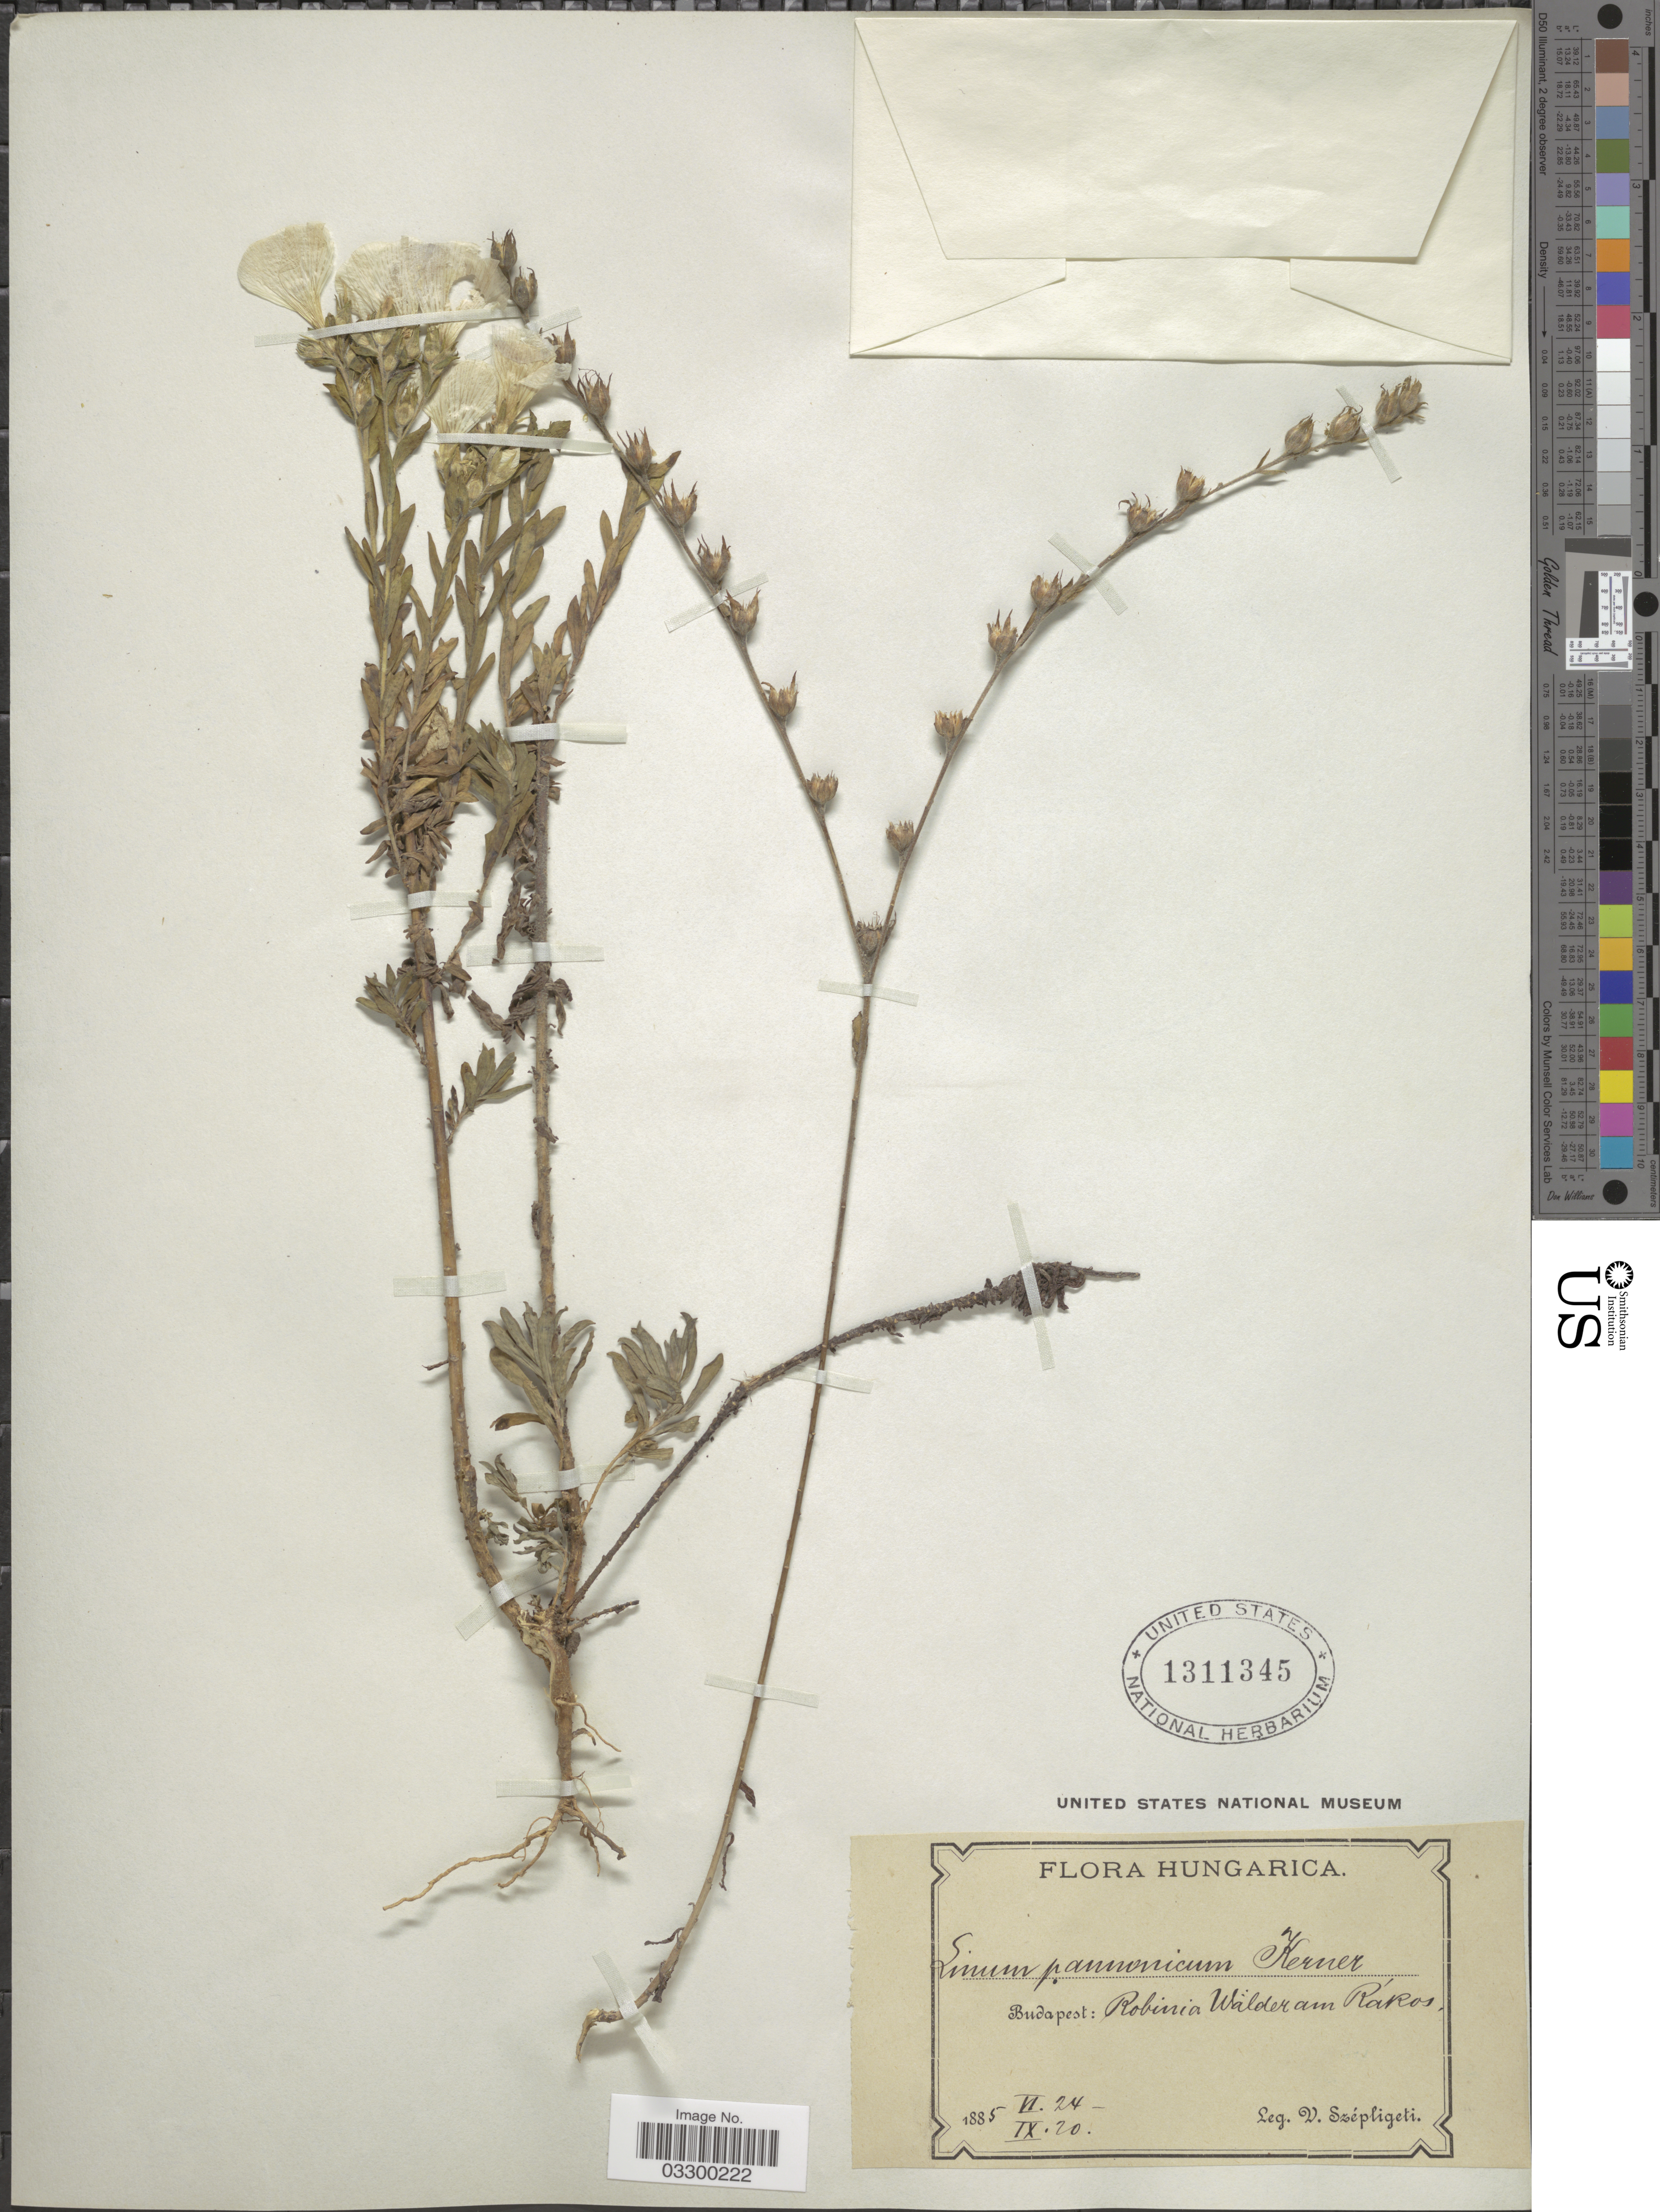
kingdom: Plantae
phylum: Tracheophyta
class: Magnoliopsida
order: Malpighiales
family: Linaceae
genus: Linum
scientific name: Linum pannonicum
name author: A. Kern.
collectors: W. Szépligeti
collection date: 1885-06-24/1885-09-20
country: Hungary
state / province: Budapest, Capital District of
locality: Budapest: Robinia Walderam Rákos.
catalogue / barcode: US 1311345